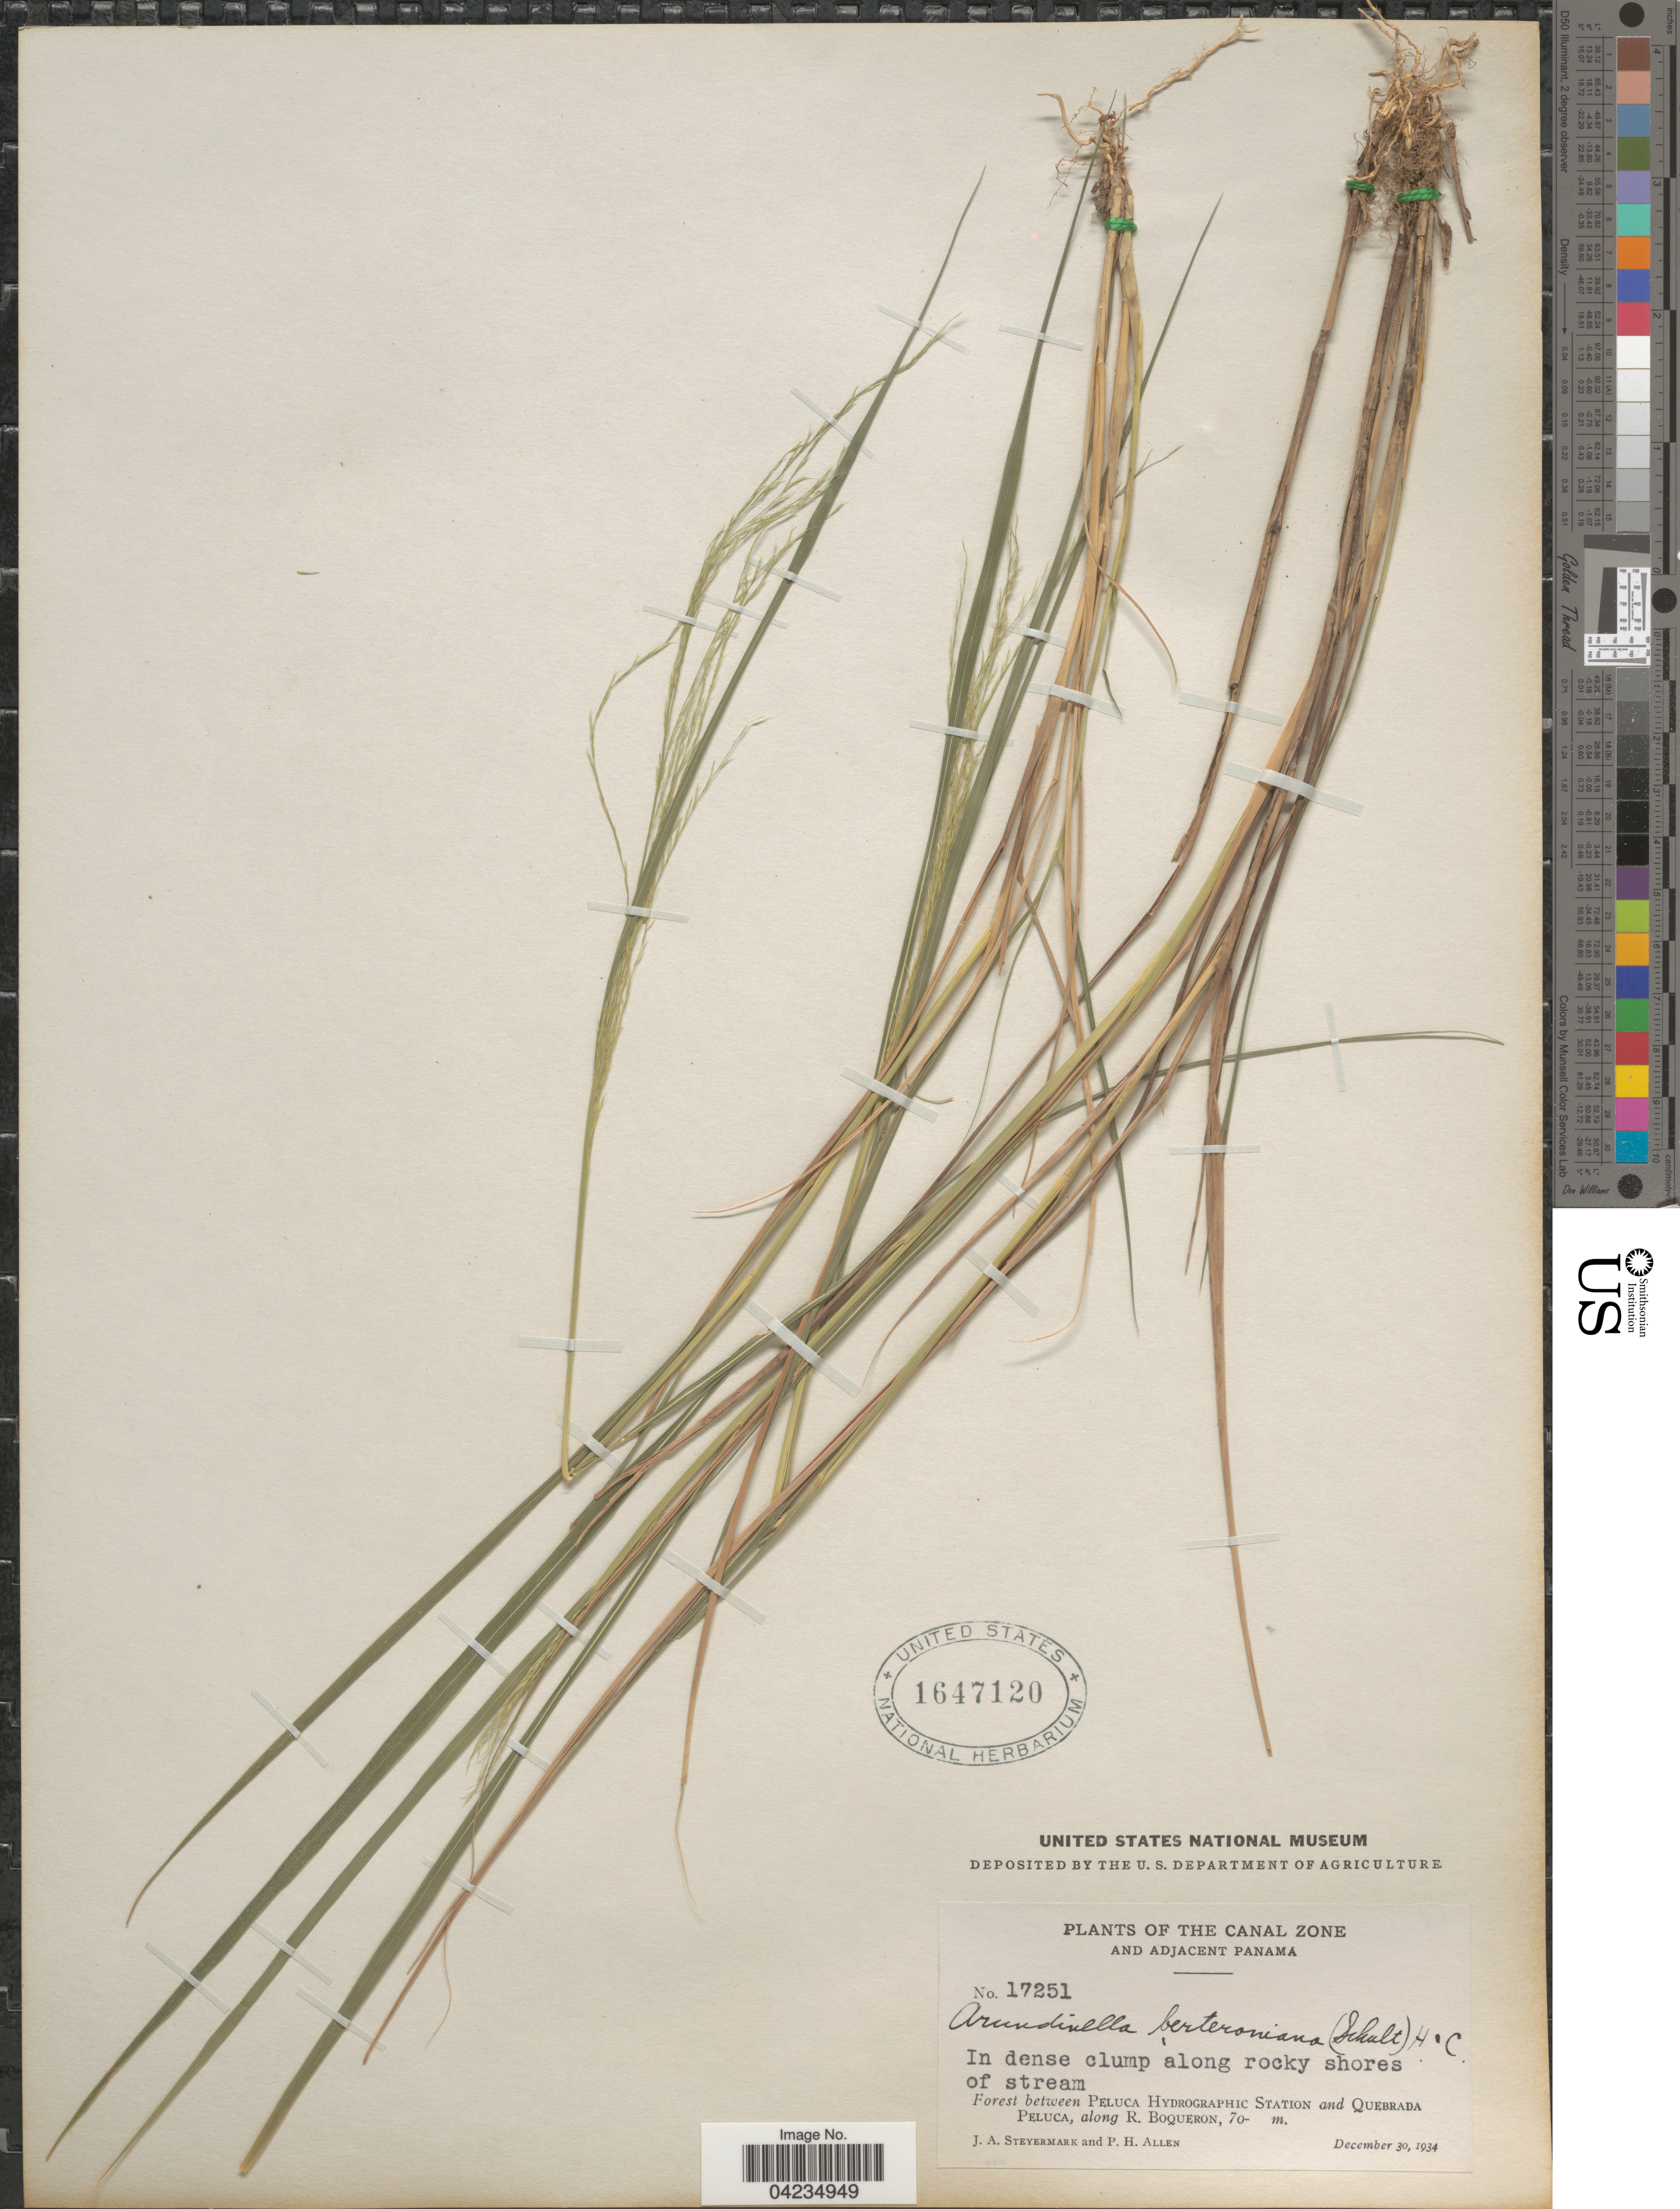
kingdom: Plantae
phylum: Tracheophyta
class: Liliopsida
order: Poales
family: Poaceae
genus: Arundinella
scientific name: Arundinella berteroniana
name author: (Schult.) Hitchc. & Chase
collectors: J. Steyermark & P. H. Allen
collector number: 17251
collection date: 1934-12-30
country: Panama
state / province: Colón / Panamá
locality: The Canal Zone and adjacent Panama. Forest between Peluca Hydrographic Station and Quebrada Peluca, along R. Boqueron.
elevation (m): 70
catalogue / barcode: US 1647120